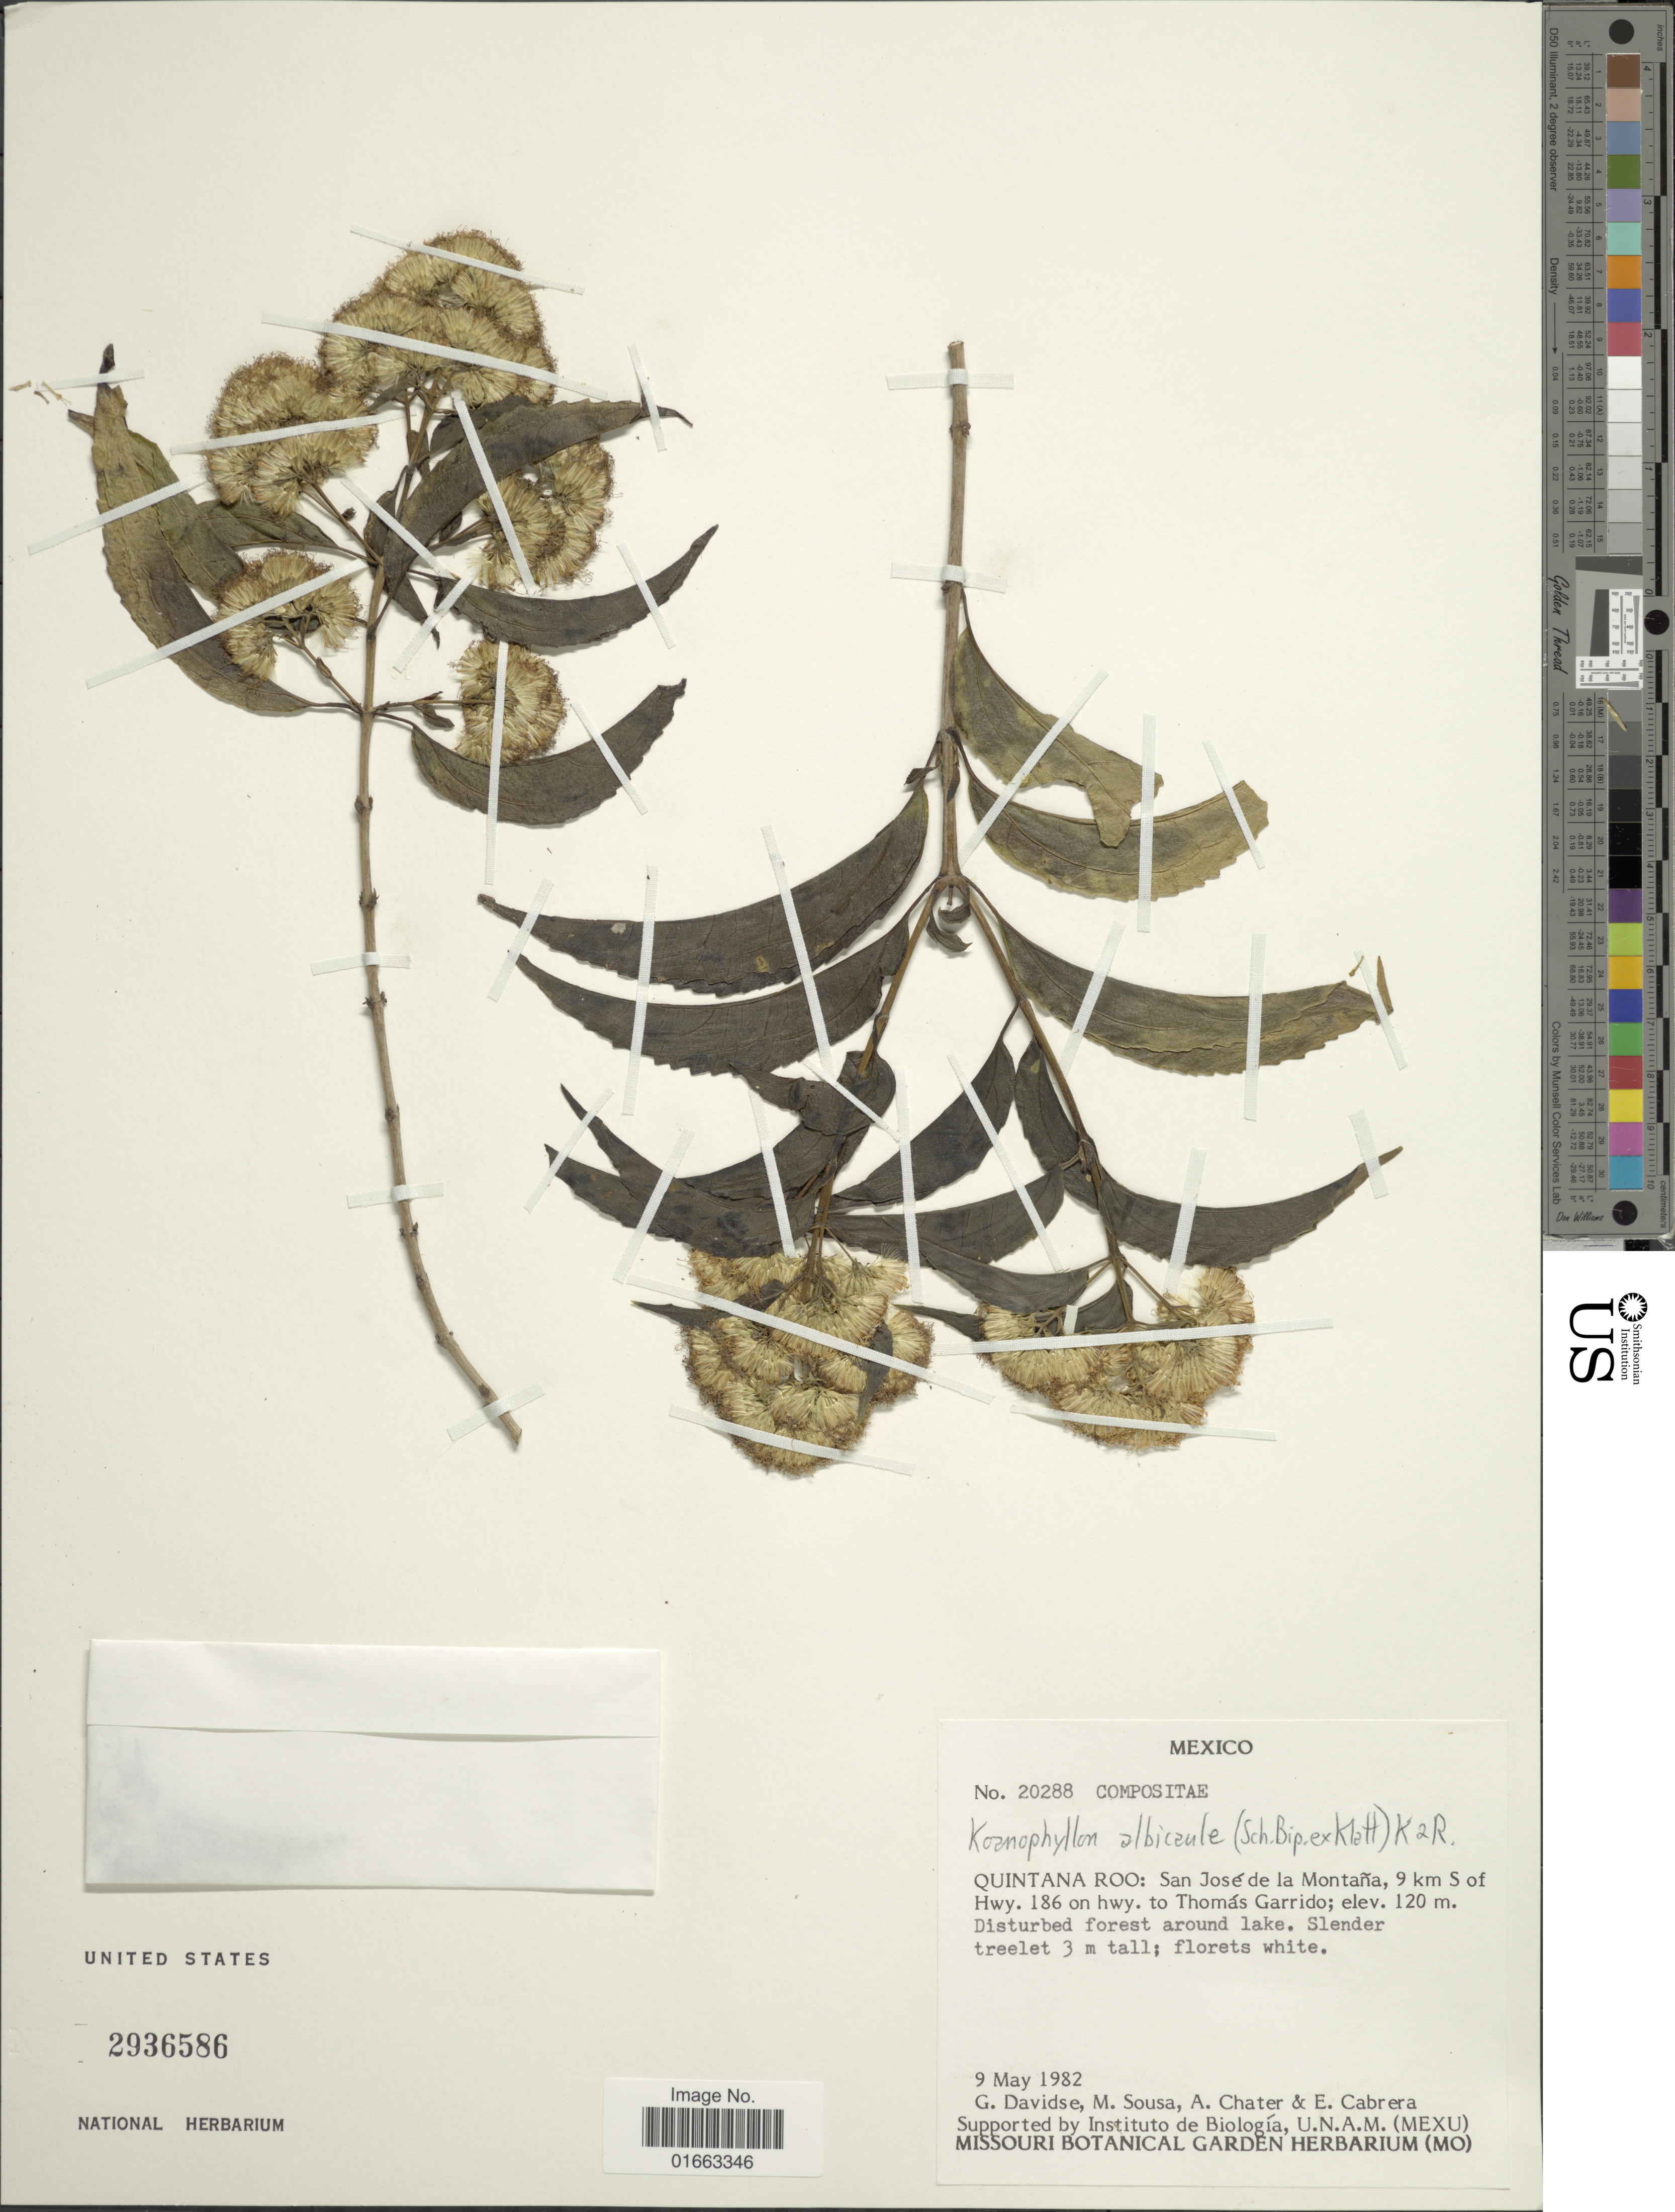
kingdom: Plantae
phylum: Tracheophyta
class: Magnoliopsida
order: Asterales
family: Asteraceae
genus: Koanophyllon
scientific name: Koanophyllon albicaule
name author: (Sch. Bip. ex Klatt) R.M. King & H. Rob.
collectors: G. Davidse, M. Sousa, A. O. Chater & E. Cabrera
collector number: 20288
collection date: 1982-05-09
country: Mexico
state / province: Quintana Roo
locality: San José de la Montaña, 9 km S of Hwy. 186 on hwy. to Thomás Garrido, disturbed forest around lake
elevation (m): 120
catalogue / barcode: US 2936586